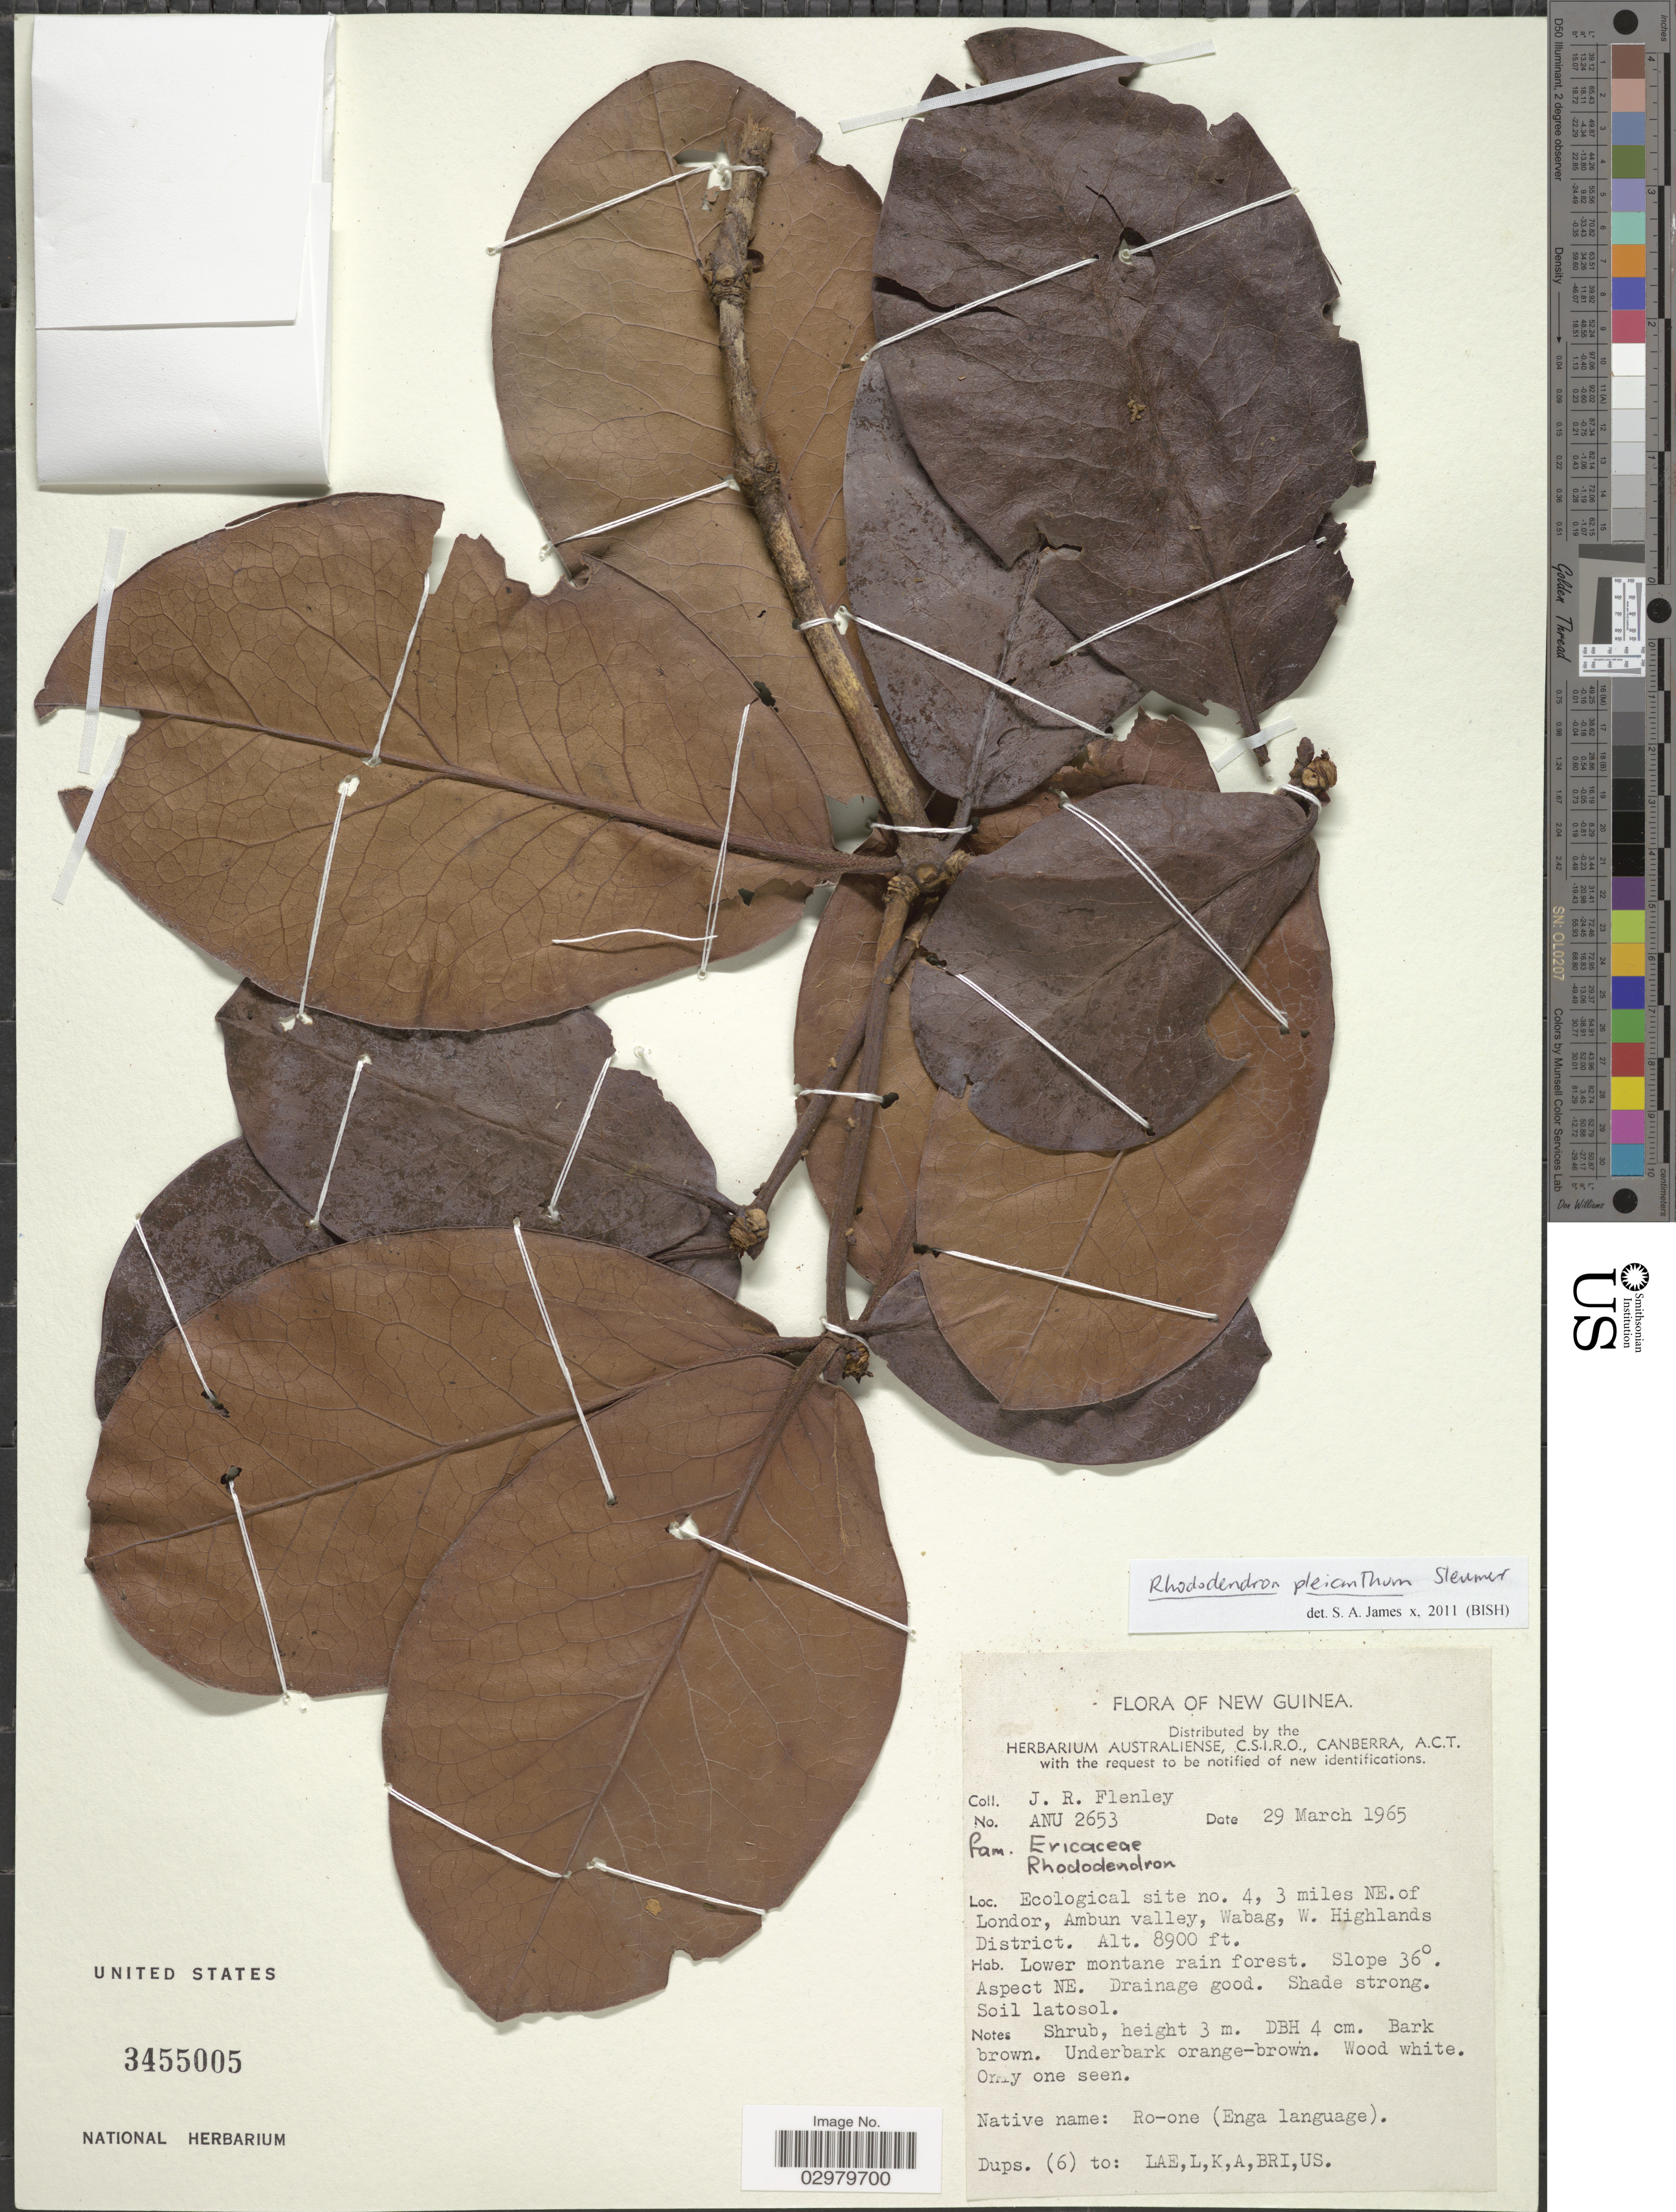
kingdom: Plantae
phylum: Tracheophyta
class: Magnoliopsida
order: Ericales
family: Ericaceae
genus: Rhododendron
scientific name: Rhododendron pleianthum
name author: Sleumer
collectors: J. Flenley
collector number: ANU 2653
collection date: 1965-03-29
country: Papua New Guinea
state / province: Western Highlands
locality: Ecological site no. 4, 3 miles NE. of Londor, Ambun valley, Wabag, W. Highlands District.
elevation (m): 2713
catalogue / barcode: US 3455005